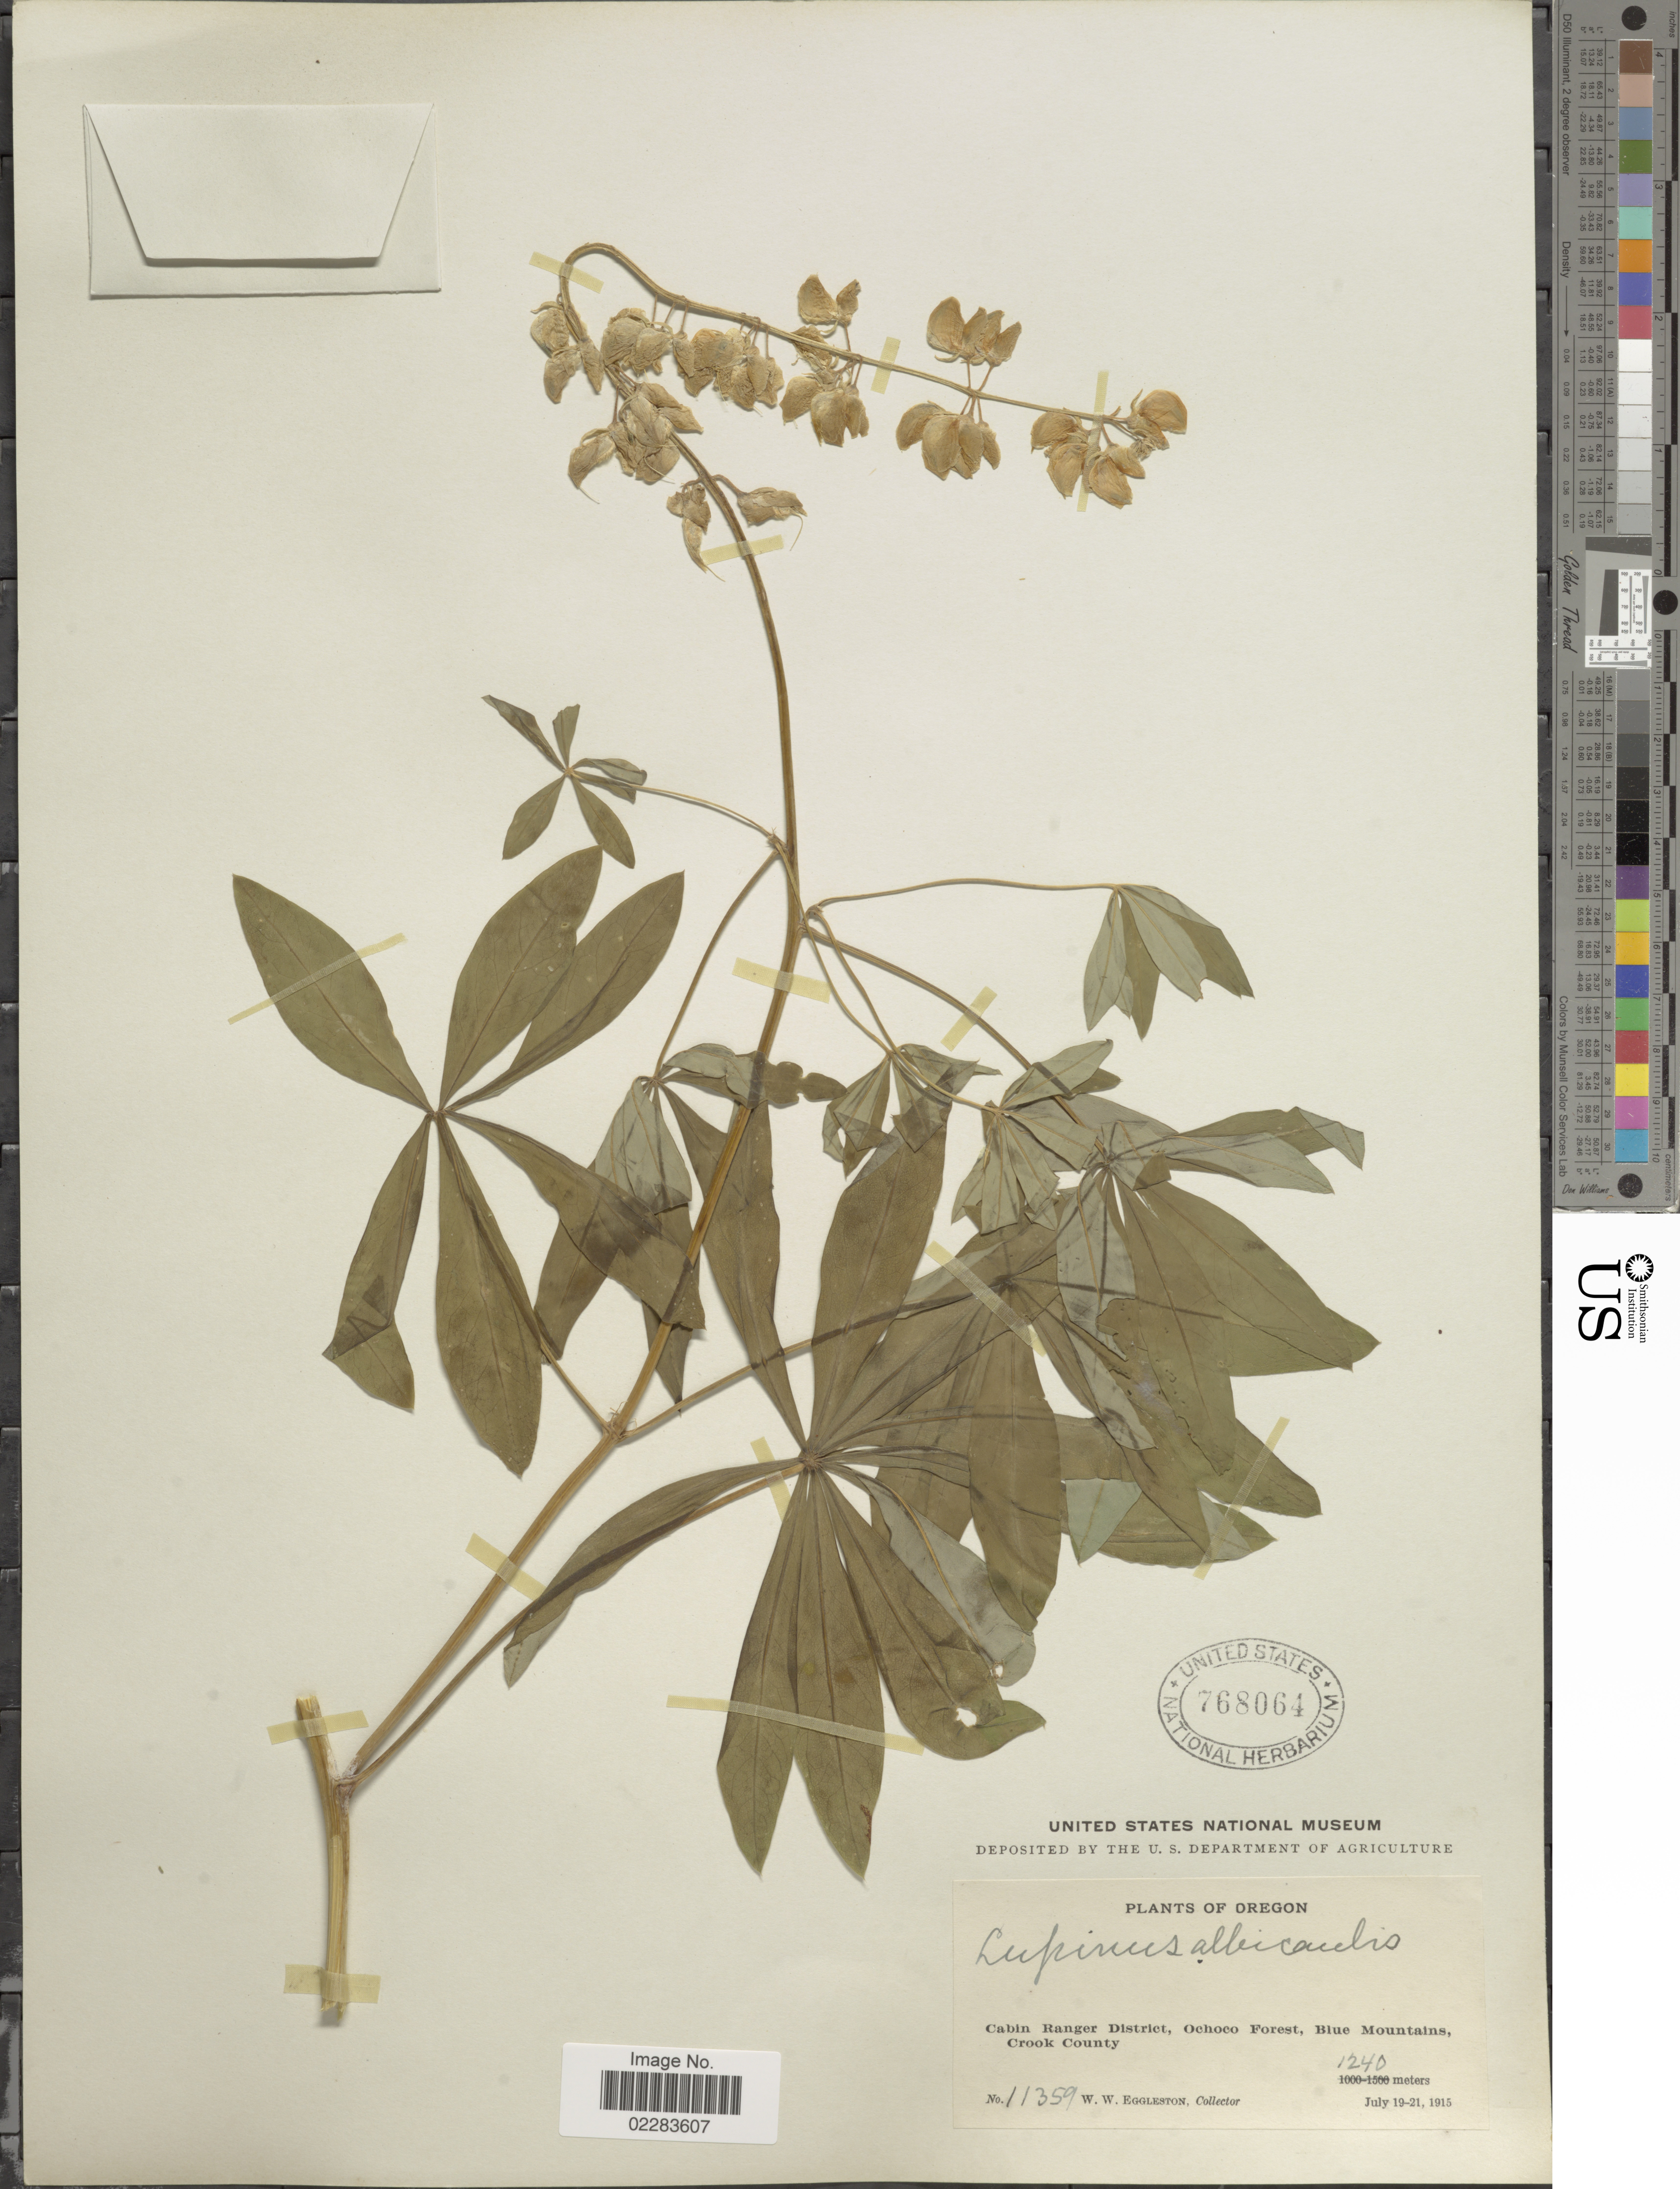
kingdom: Plantae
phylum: Tracheophyta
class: Magnoliopsida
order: Fabales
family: Fabaceae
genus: Lupinus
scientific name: Lupinus albicaulis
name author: Douglas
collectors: W. W. Eggleston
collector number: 11359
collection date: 1915-07-19/1915-07-21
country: United States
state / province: Oregon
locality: Cabin Ranger District, Ochoco Forest, Blue Mountains, Crook County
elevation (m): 1240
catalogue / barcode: US 768064